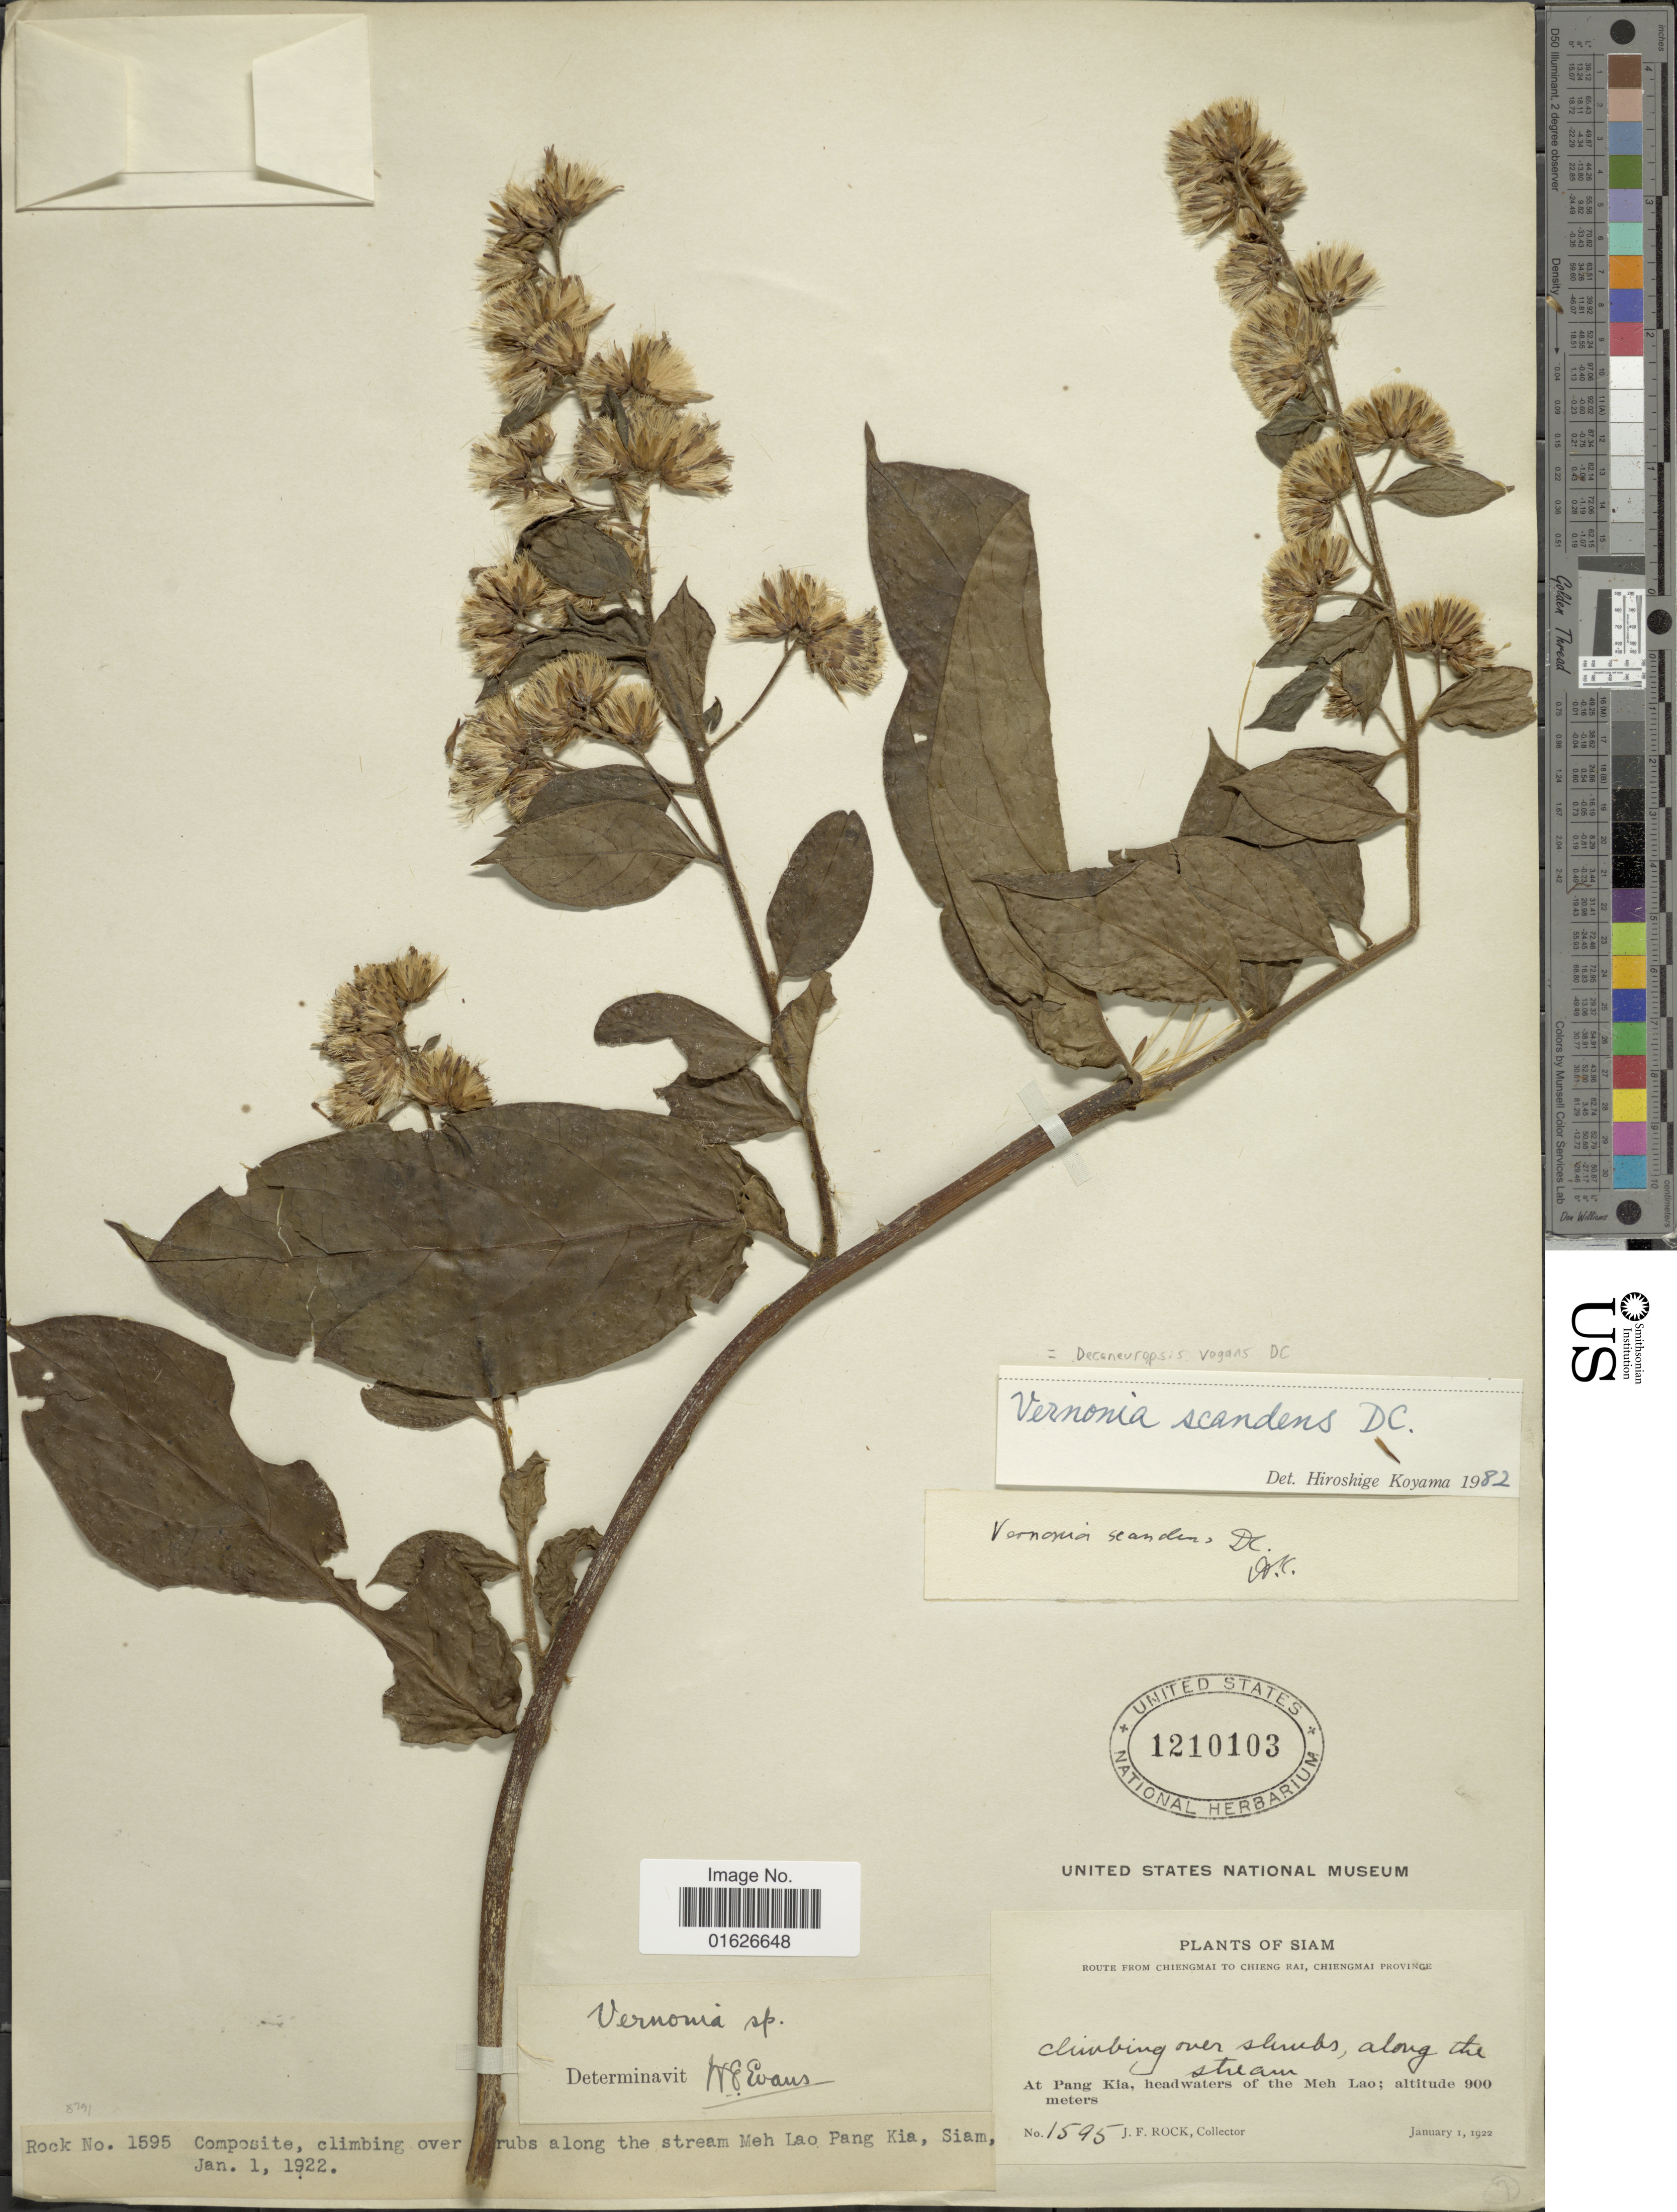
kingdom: Plantae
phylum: Tracheophyta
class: Magnoliopsida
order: Asterales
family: Asteraceae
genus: Decaneuropsis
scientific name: Decaneuropsis vagans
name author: (DC.) H. Rob. & Skvarla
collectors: J. Rock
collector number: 1595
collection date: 1922-01-01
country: Thailand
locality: Route from Chiengmai to Chieng Rai, Chiengmai Province, At Pang Kia, headwaters of the Meh Lao.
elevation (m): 900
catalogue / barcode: US 1210103